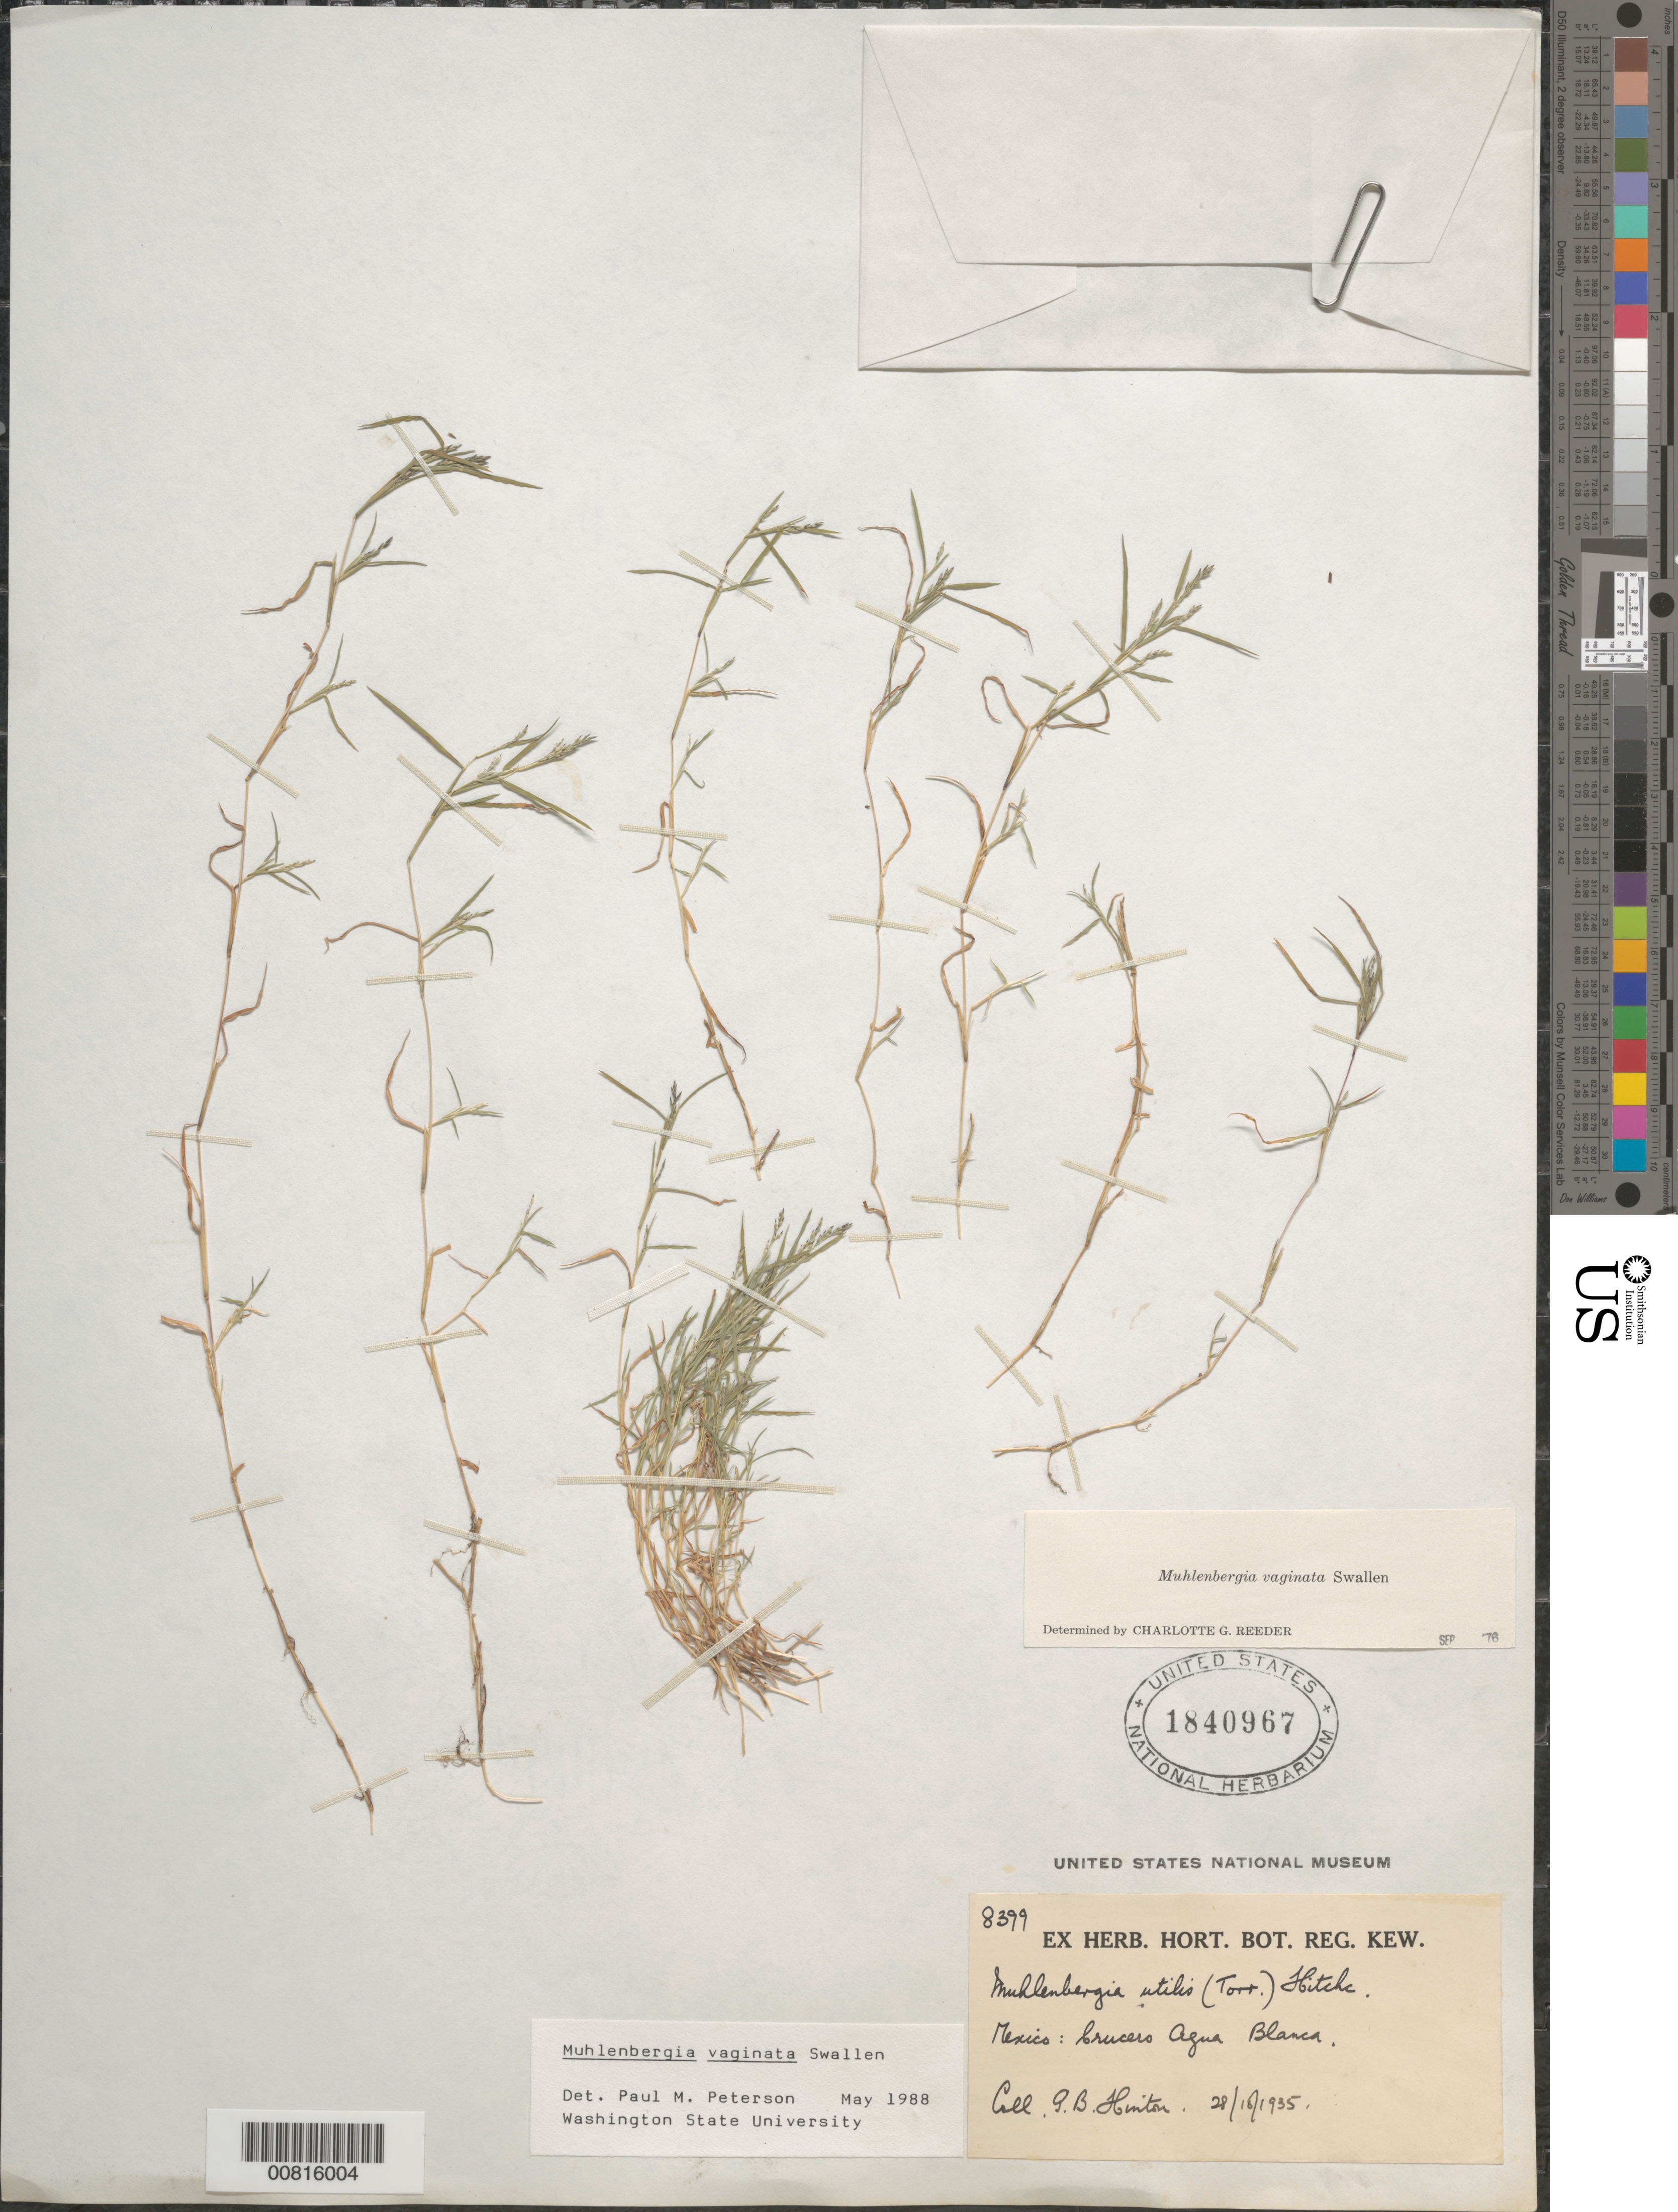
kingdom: Plantae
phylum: Tracheophyta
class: Liliopsida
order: Poales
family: Poaceae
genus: Muhlenbergia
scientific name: Muhlenbergia vaginata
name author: Swallen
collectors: G. B. Hinton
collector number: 8399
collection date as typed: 28 Oct 1935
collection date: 1935-10-28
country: Mexico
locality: Llano, crucero Agua Blanca, mpio. Temascaltepec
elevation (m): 3150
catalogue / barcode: US 1840967